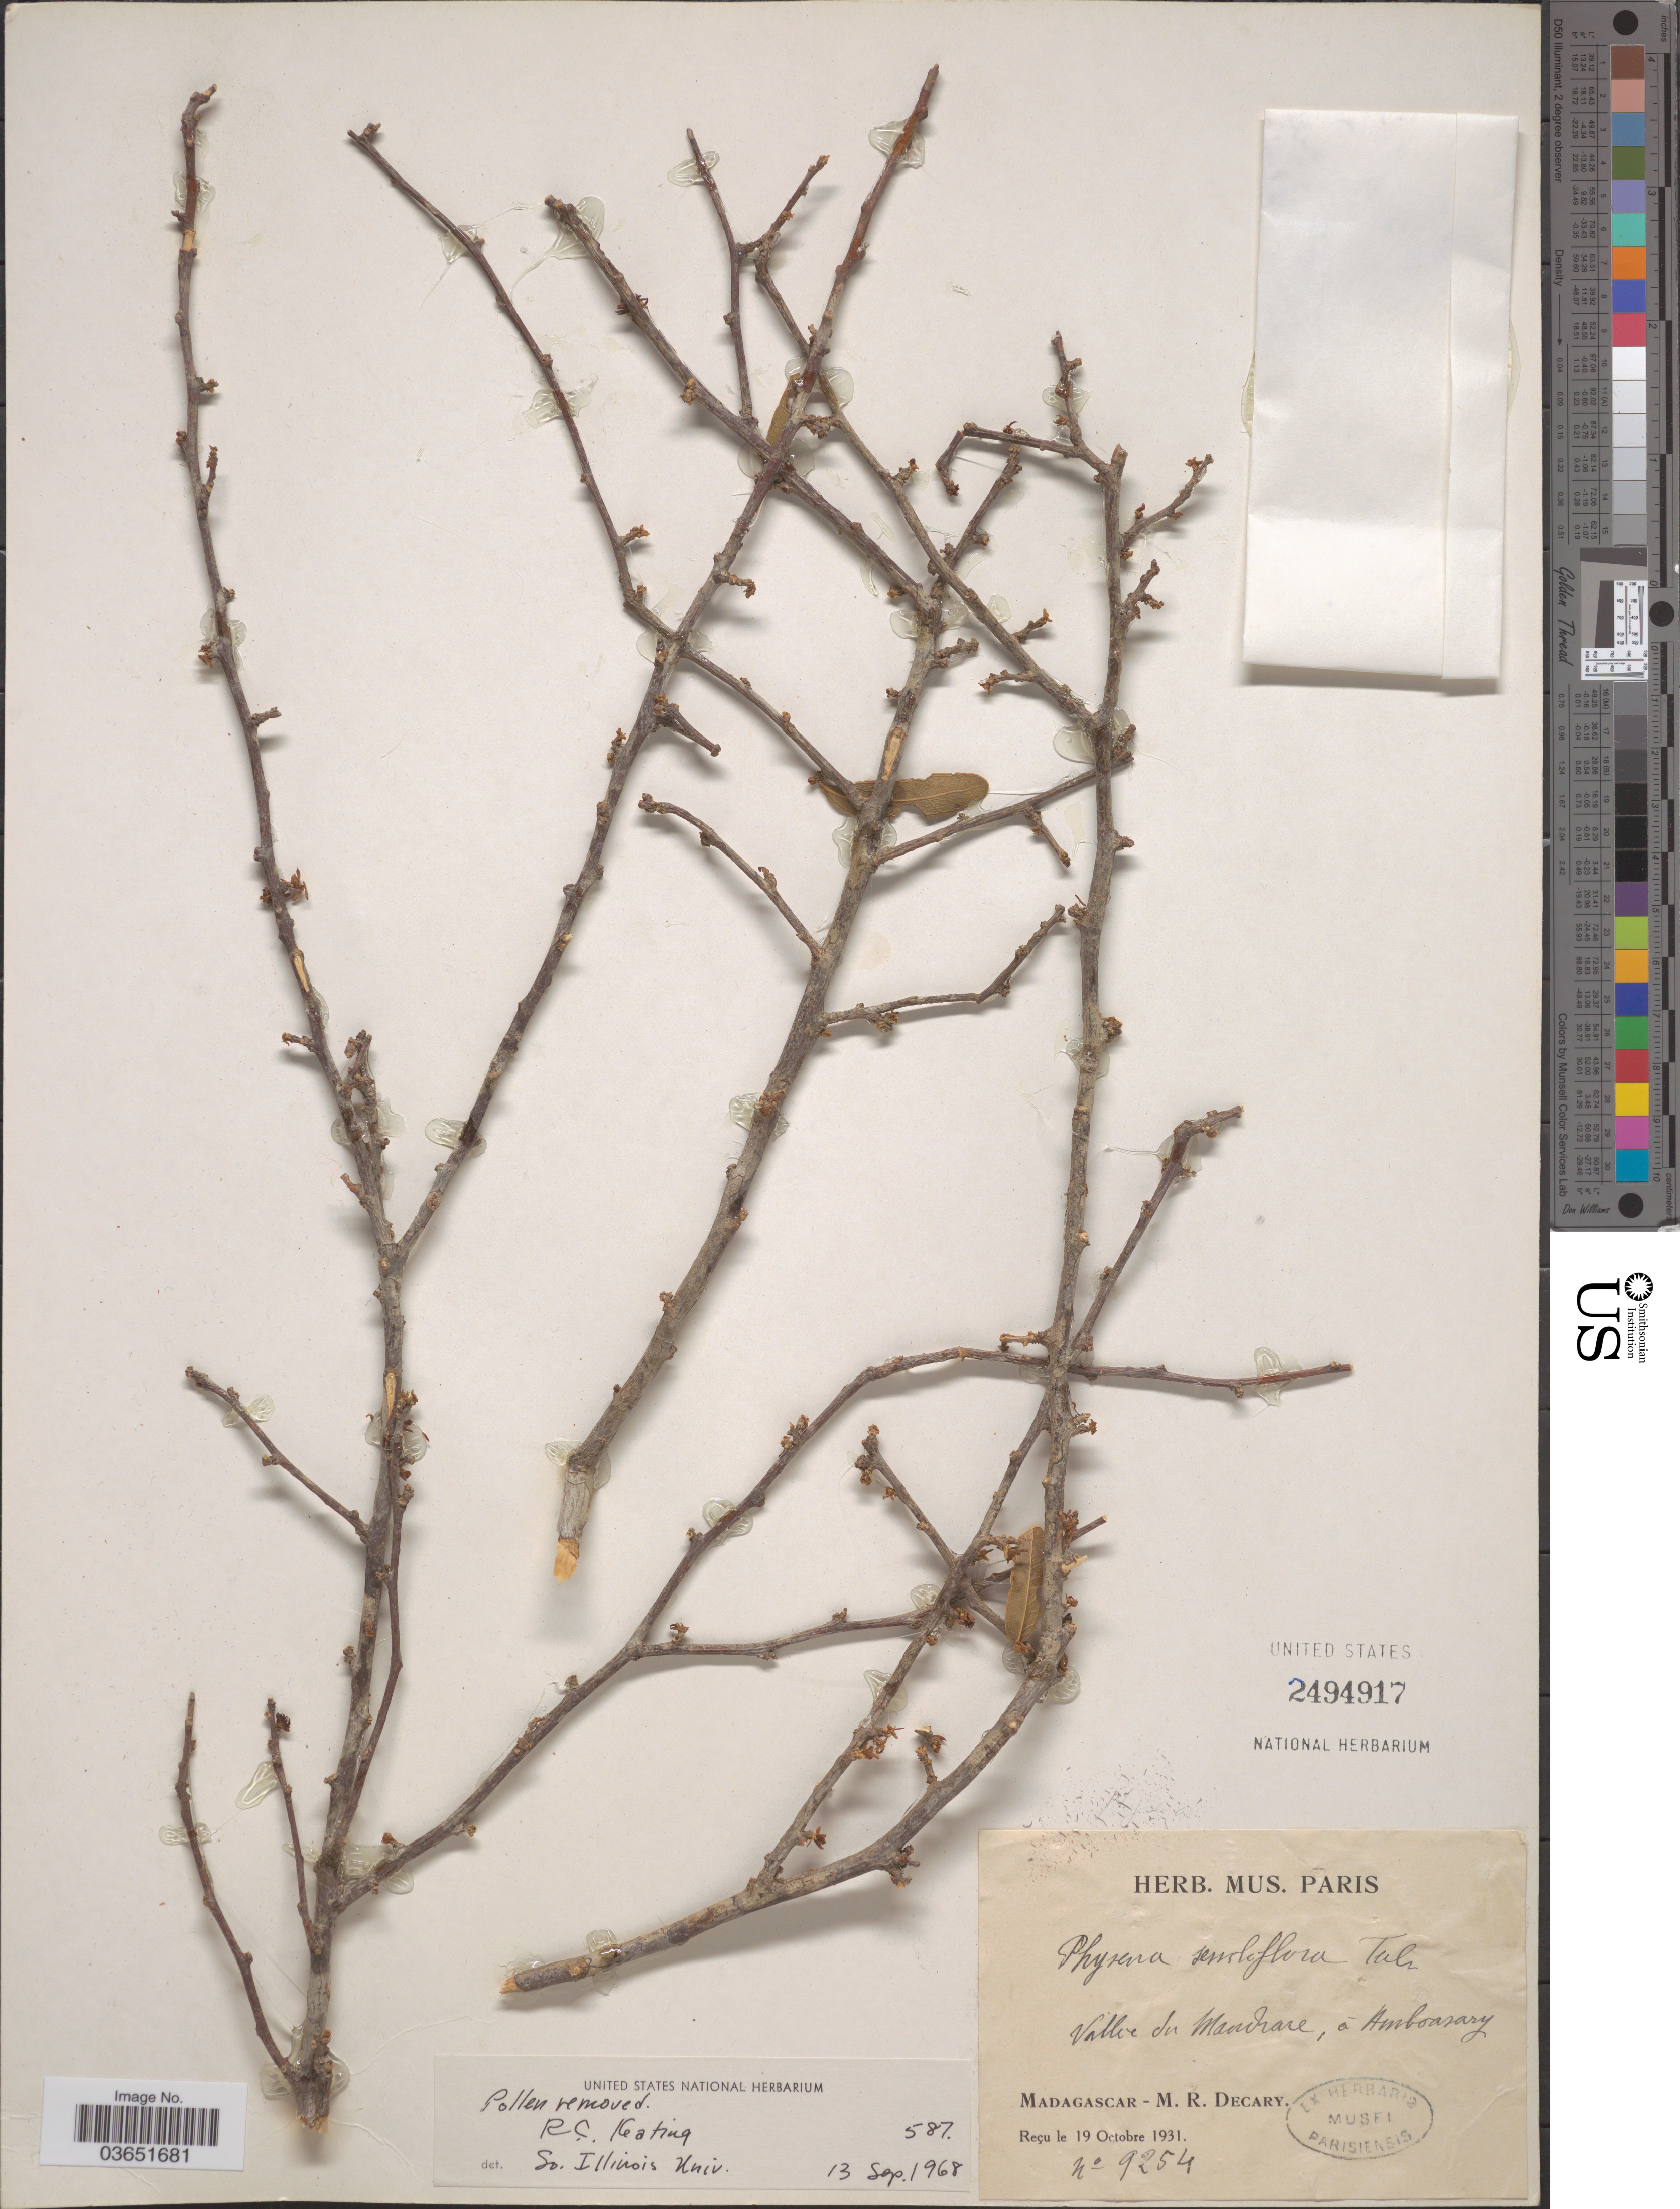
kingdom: Plantae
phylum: Tracheophyta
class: Magnoliopsida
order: Caryophyllales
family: Physenaceae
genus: Physena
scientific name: Physena sessiliflora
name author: Tul.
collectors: R. Decary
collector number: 9254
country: Madagascar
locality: Vallee du Mandiare, á Amboasary.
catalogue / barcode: US 2494917